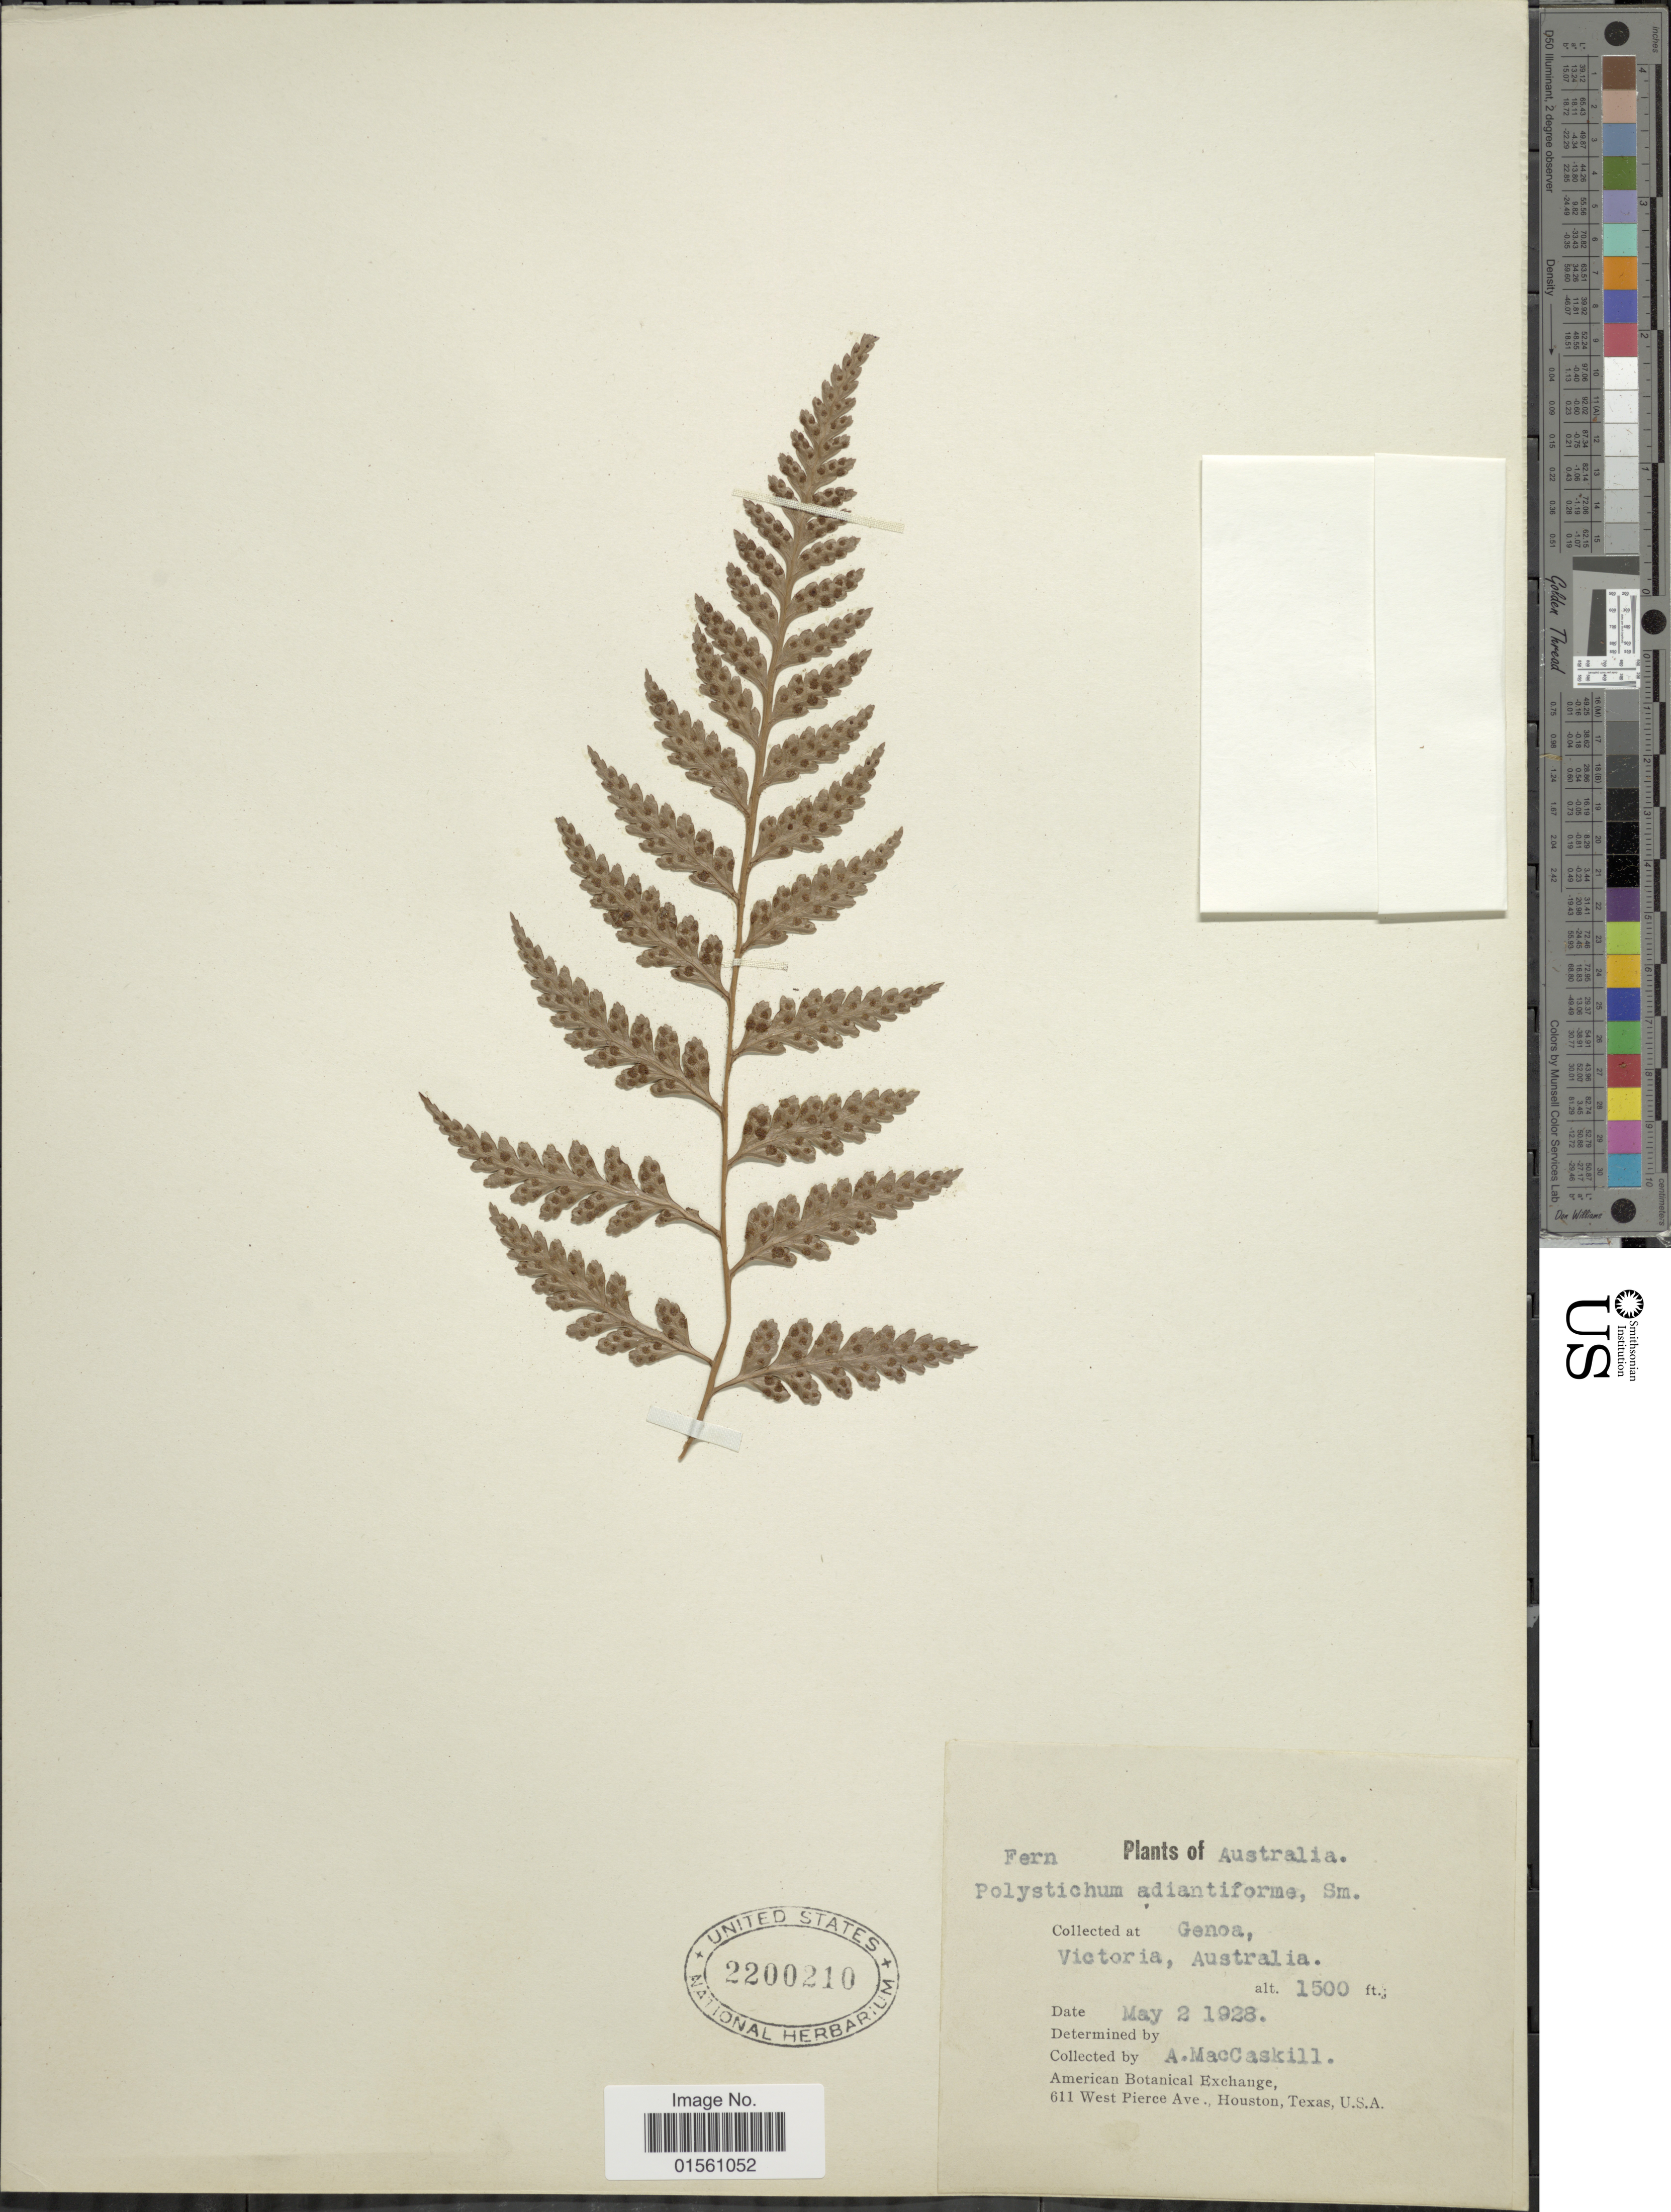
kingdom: Plantae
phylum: Tracheophyta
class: Polypodiopsida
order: Polypodiales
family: Dryopteridaceae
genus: Rumohra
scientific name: Rumohra adiantiformis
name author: (G. Forst.) Ching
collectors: A. MacCaskill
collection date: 1928-05-02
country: Australia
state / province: Victoria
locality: Genoa, Victoria, Australia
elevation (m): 457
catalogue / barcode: US 2200210